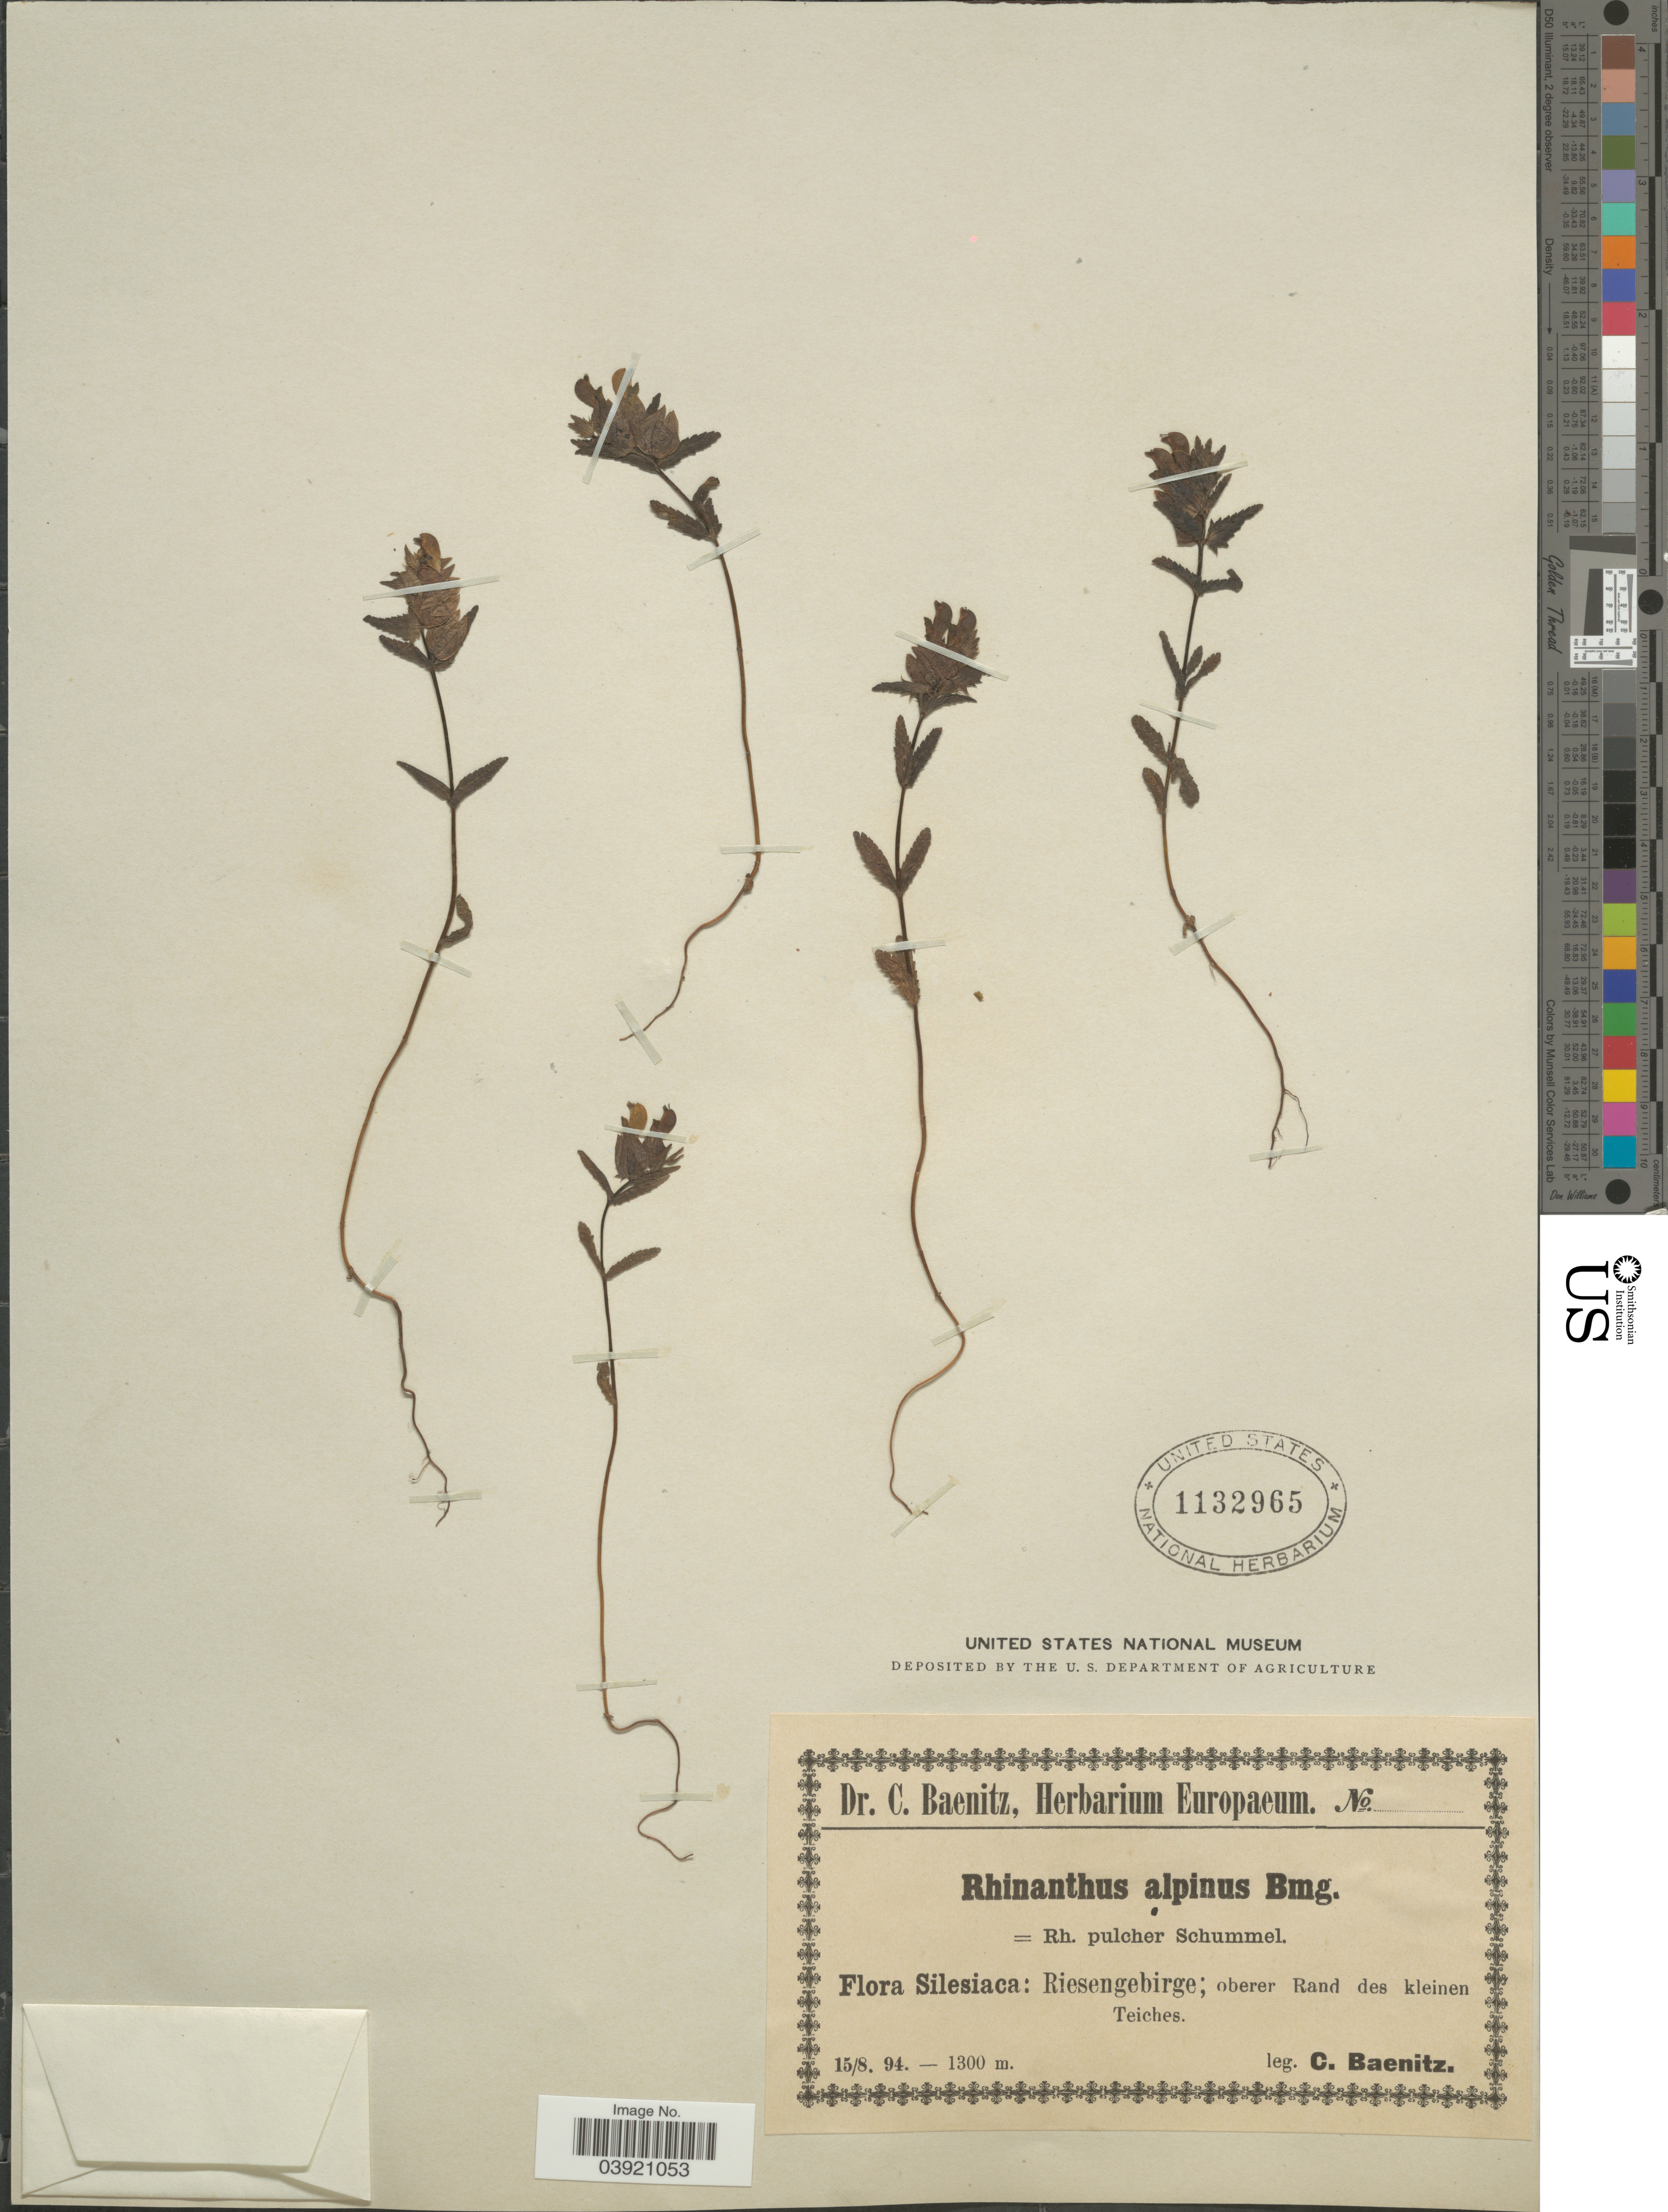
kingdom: Plantae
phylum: Tracheophyta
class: Magnoliopsida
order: Lamiales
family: Orobanchaceae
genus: Rhinanthus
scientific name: Rhinanthus alpinus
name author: (L.) Lam.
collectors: C. G. Baenitz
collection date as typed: Transcribed d/m/y: 15/8/94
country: Poland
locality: Silesiaca: Riesengebirge; oberer Rand des kleinen Teiches.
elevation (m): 1300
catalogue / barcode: US 1132965